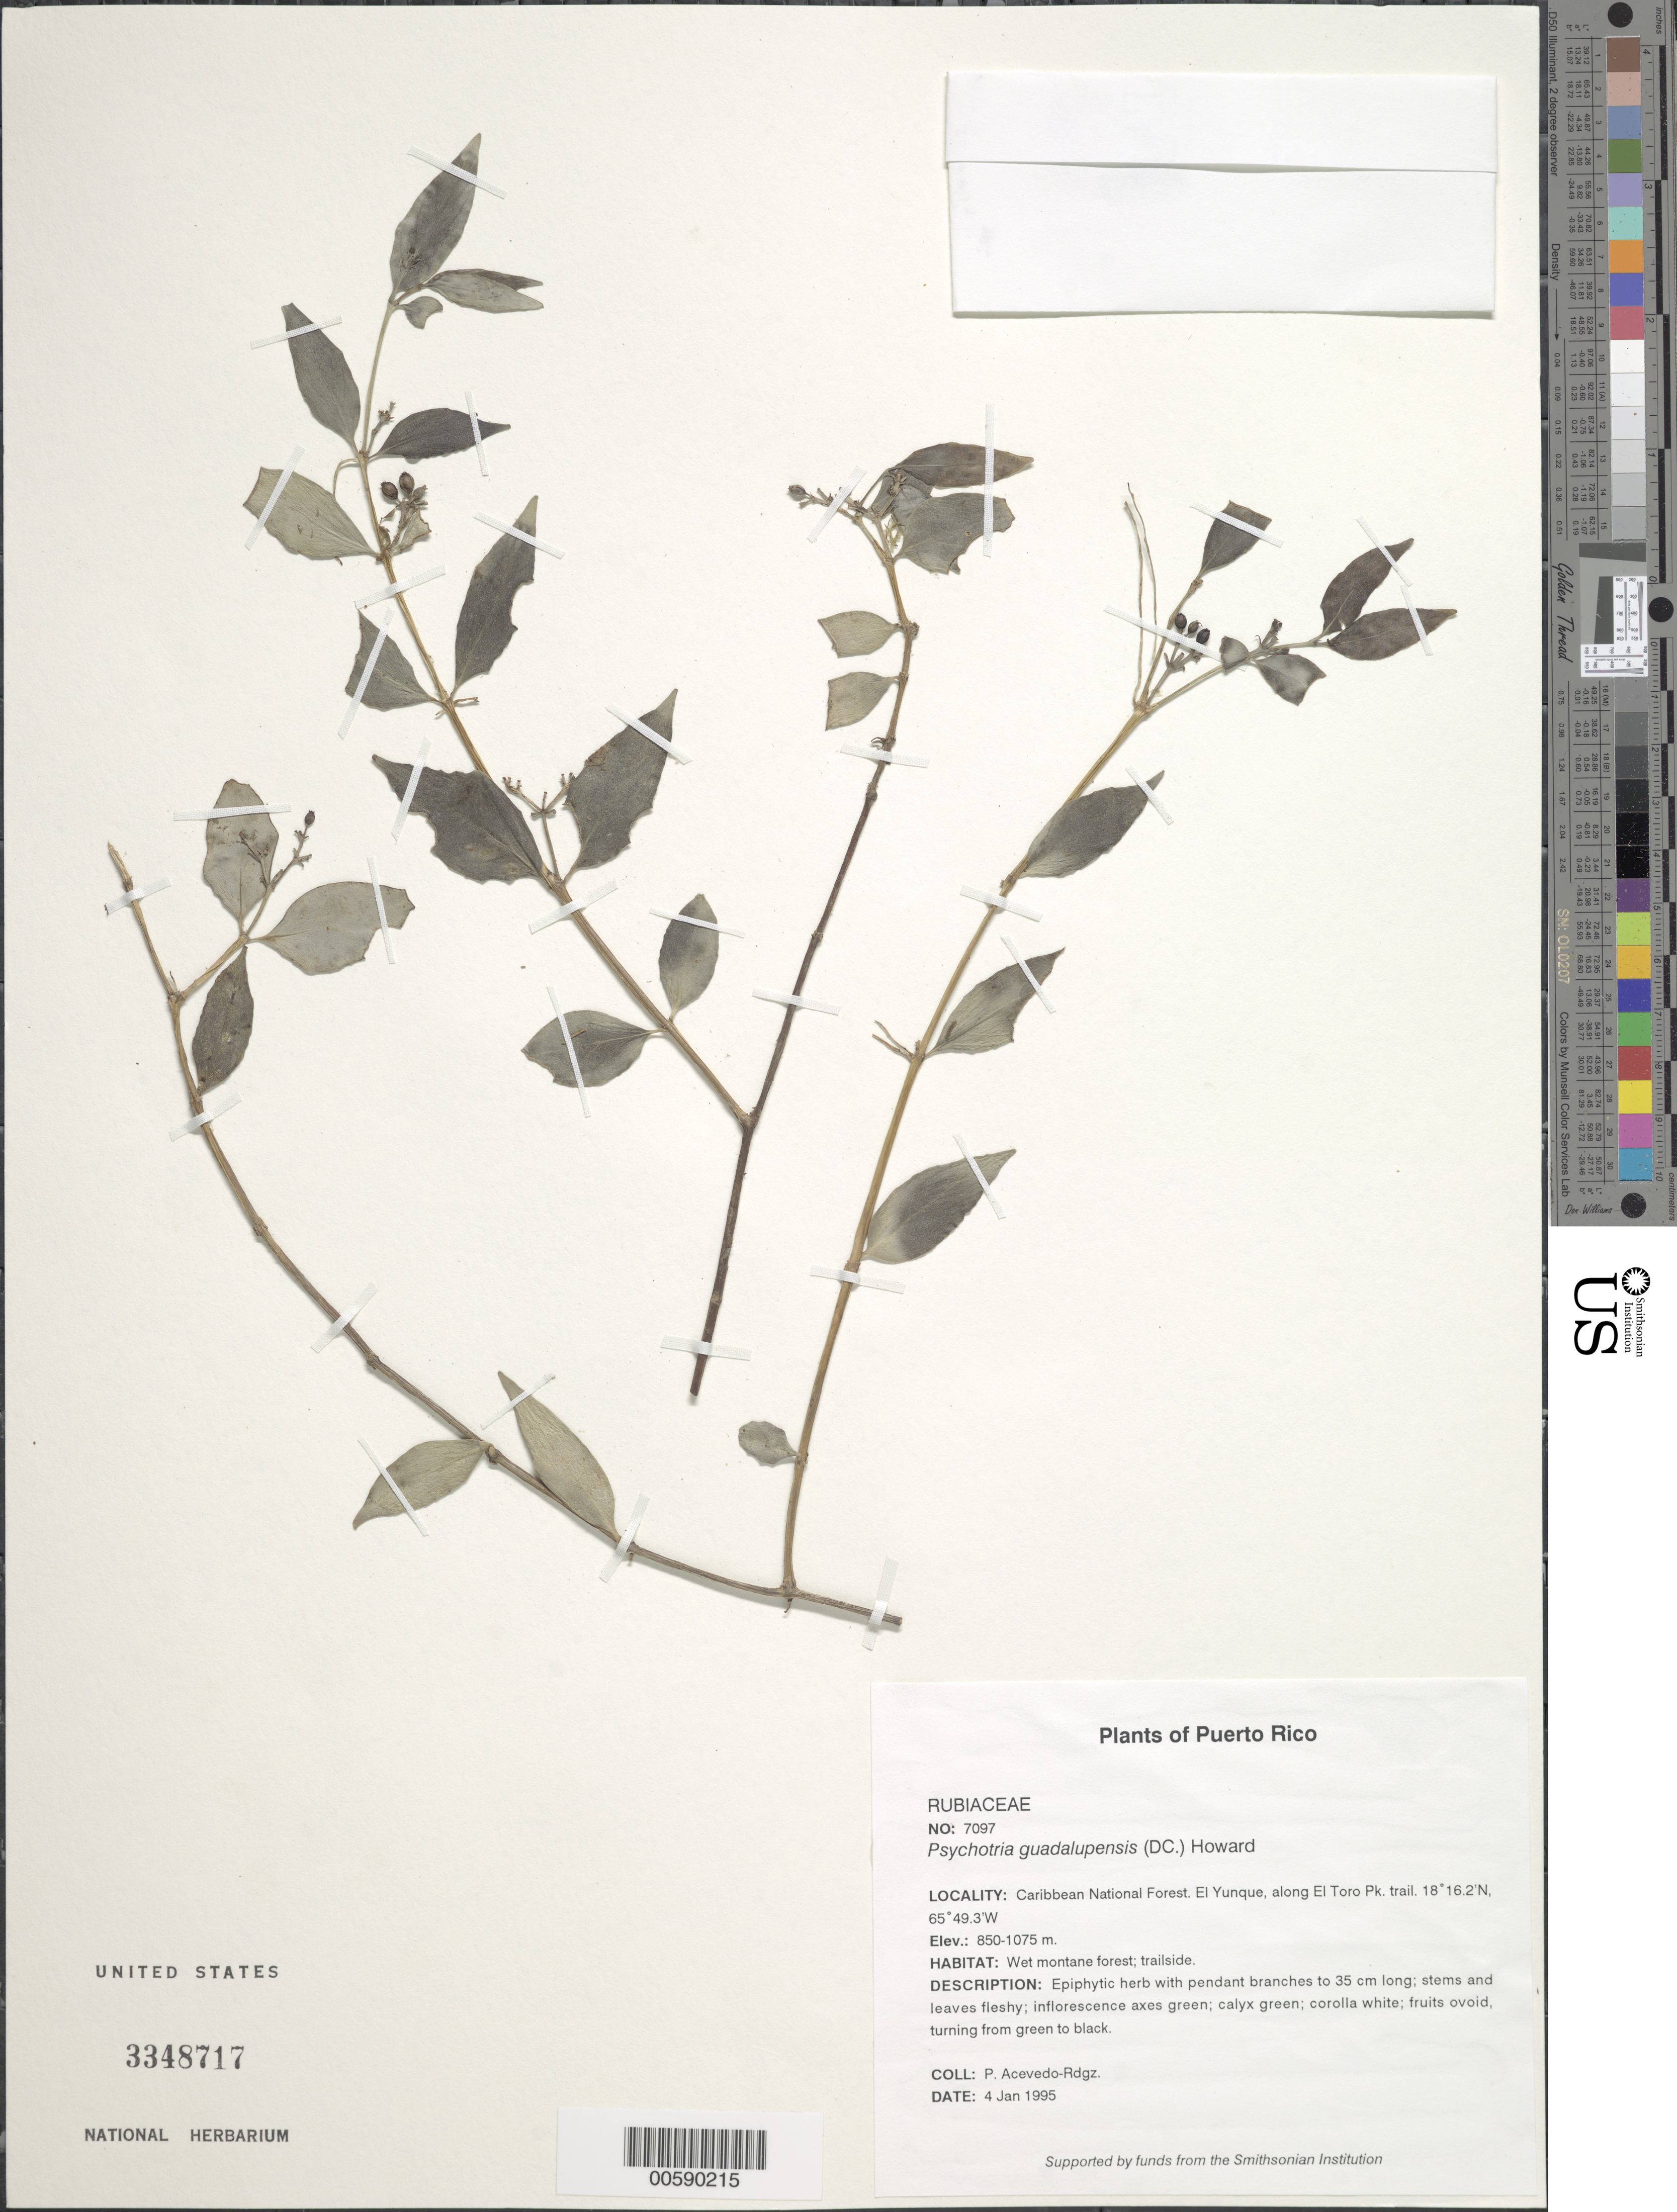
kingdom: Plantae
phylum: Tracheophyta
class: Magnoliopsida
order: Gentianales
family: Rubiaceae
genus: Psychotria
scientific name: Psychotria guadalupensis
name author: (DC.) R.A. Howard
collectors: P. Acevedo-Rodr.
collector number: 7097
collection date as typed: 04 Jan 1995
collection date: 1995-01-04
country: Puerto Rico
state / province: Río Grande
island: Puerto Rico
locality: Río Grande; Caribbean National Forest. El Yunque, along El Toro Pk. trail.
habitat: Wet montane forest; trailside.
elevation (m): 850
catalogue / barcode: US 3348717